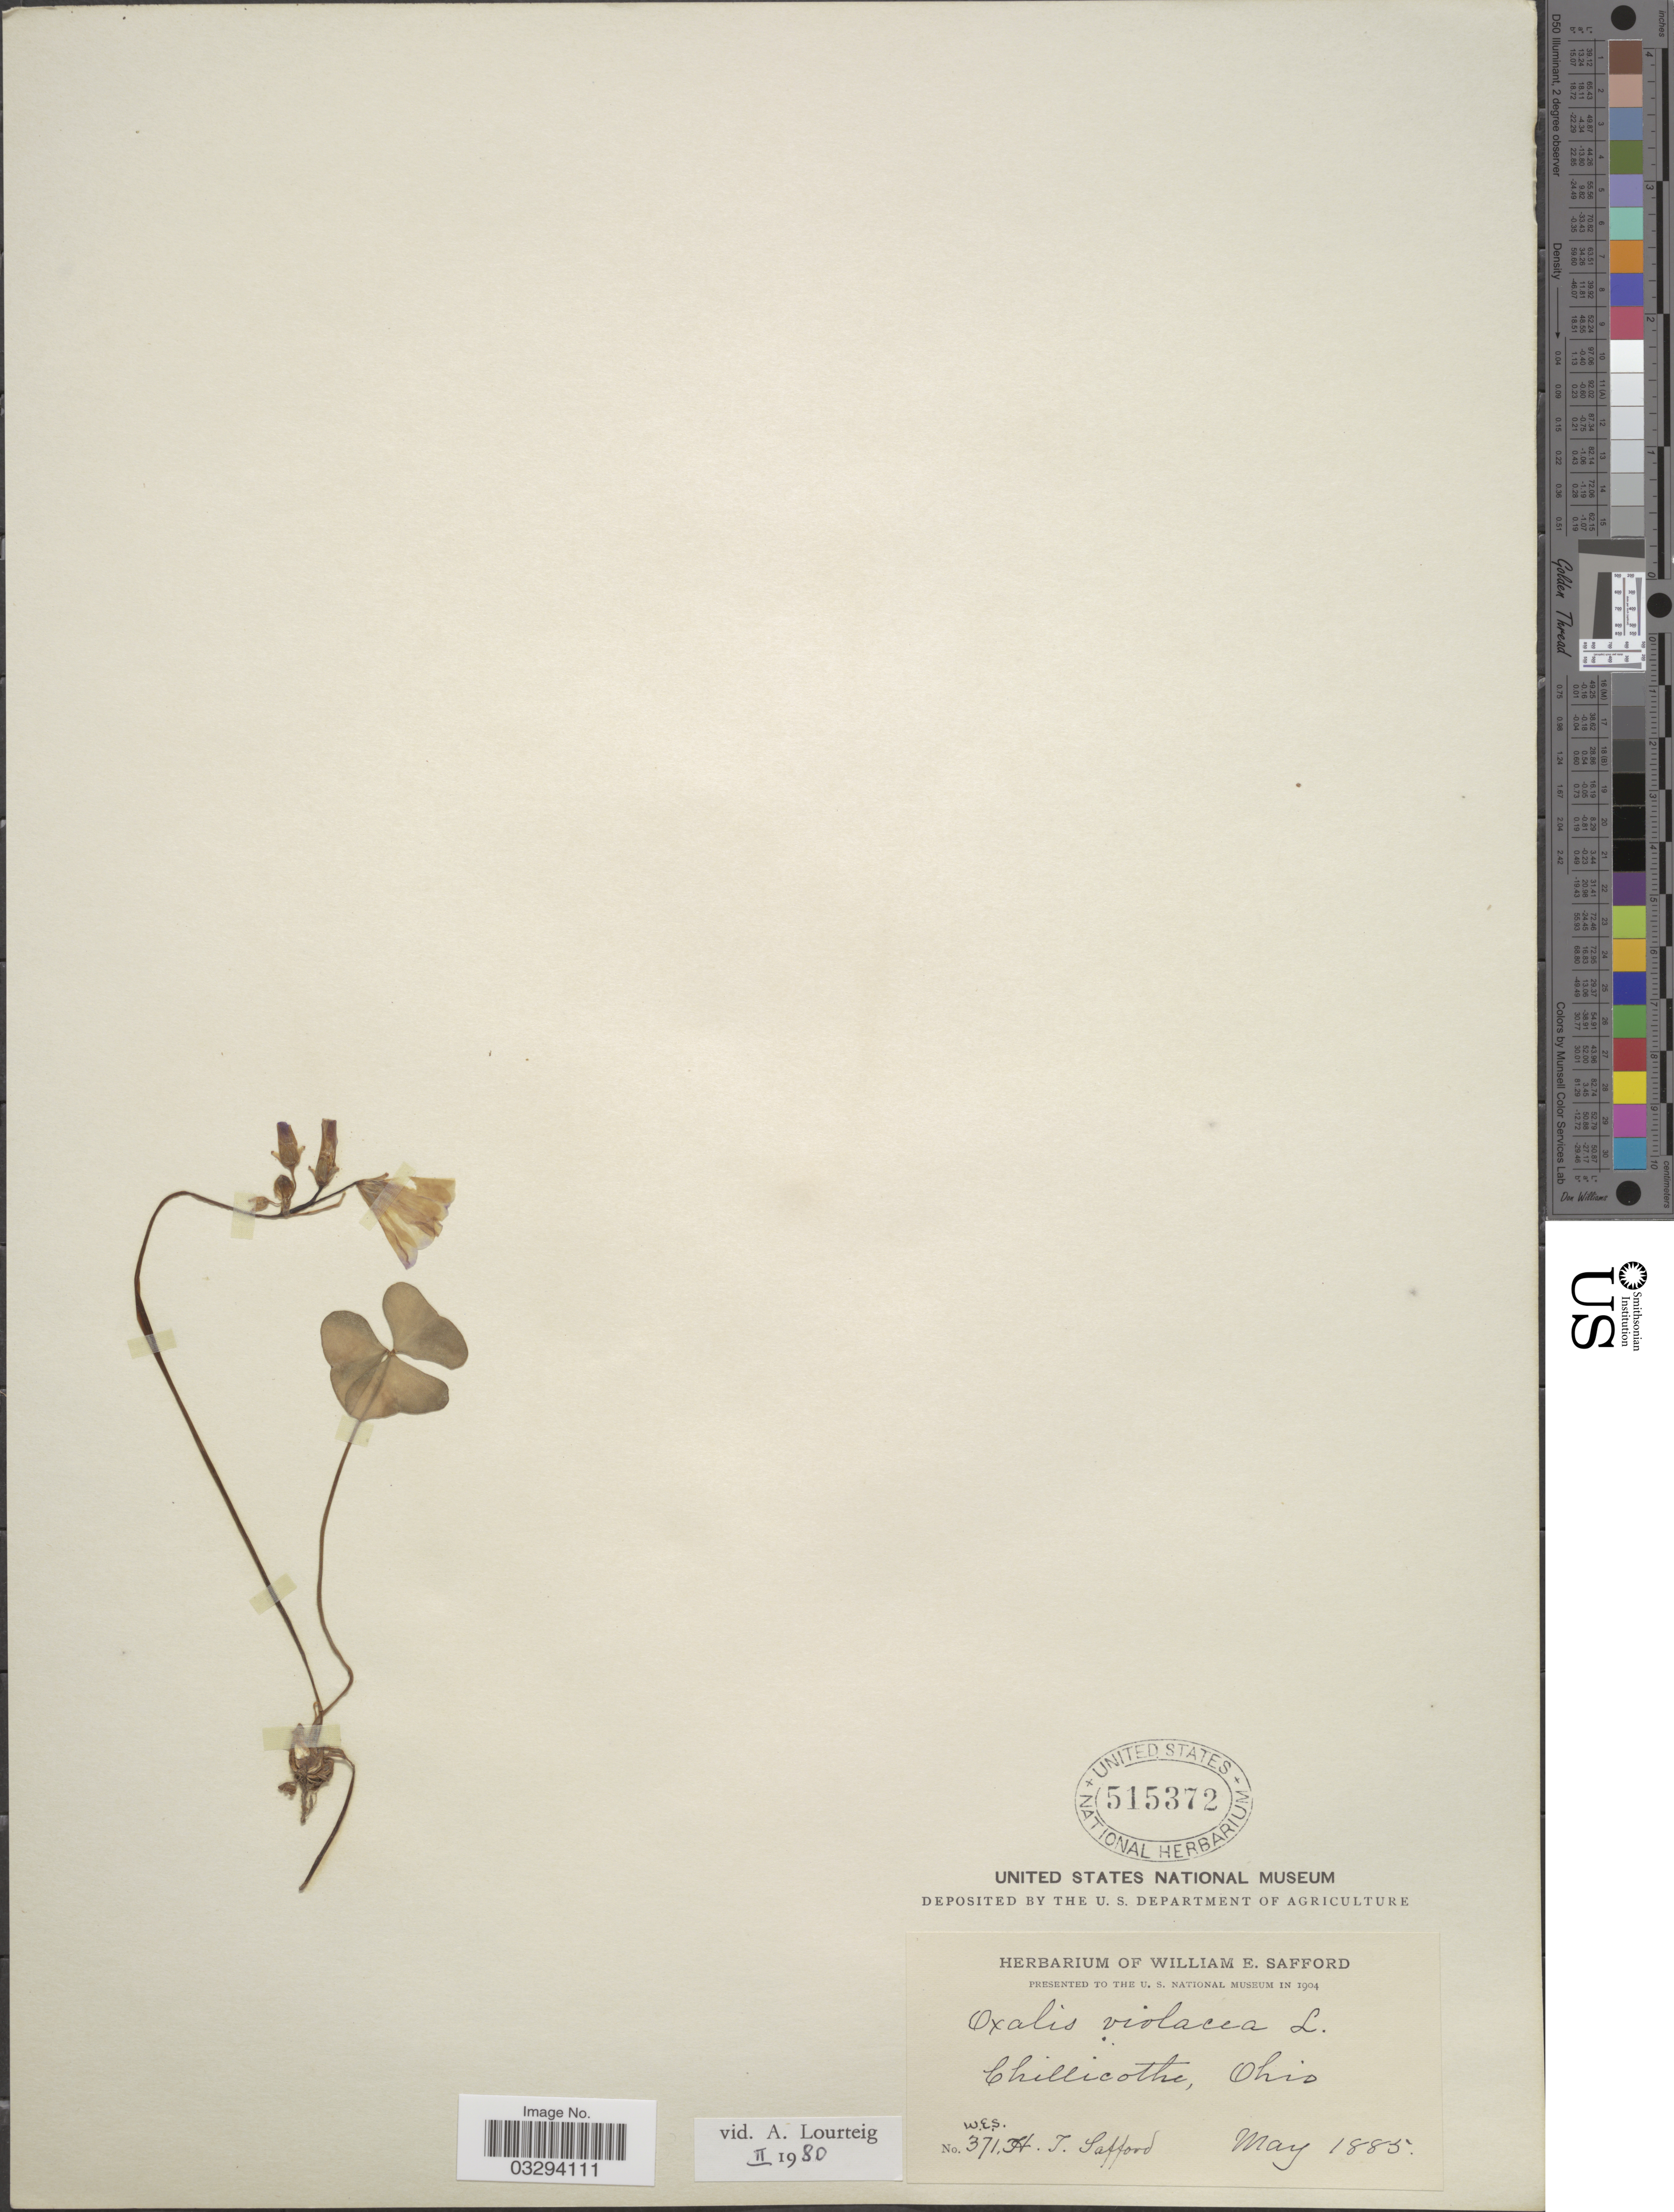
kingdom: Plantae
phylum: Tracheophyta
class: Magnoliopsida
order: Oxalidales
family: Oxalidaceae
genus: Oxalis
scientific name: Oxalis violacea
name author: L.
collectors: H. Safford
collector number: W.E.S.371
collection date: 1885-05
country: United States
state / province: Ohio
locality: Chillicothe.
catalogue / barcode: US 515372